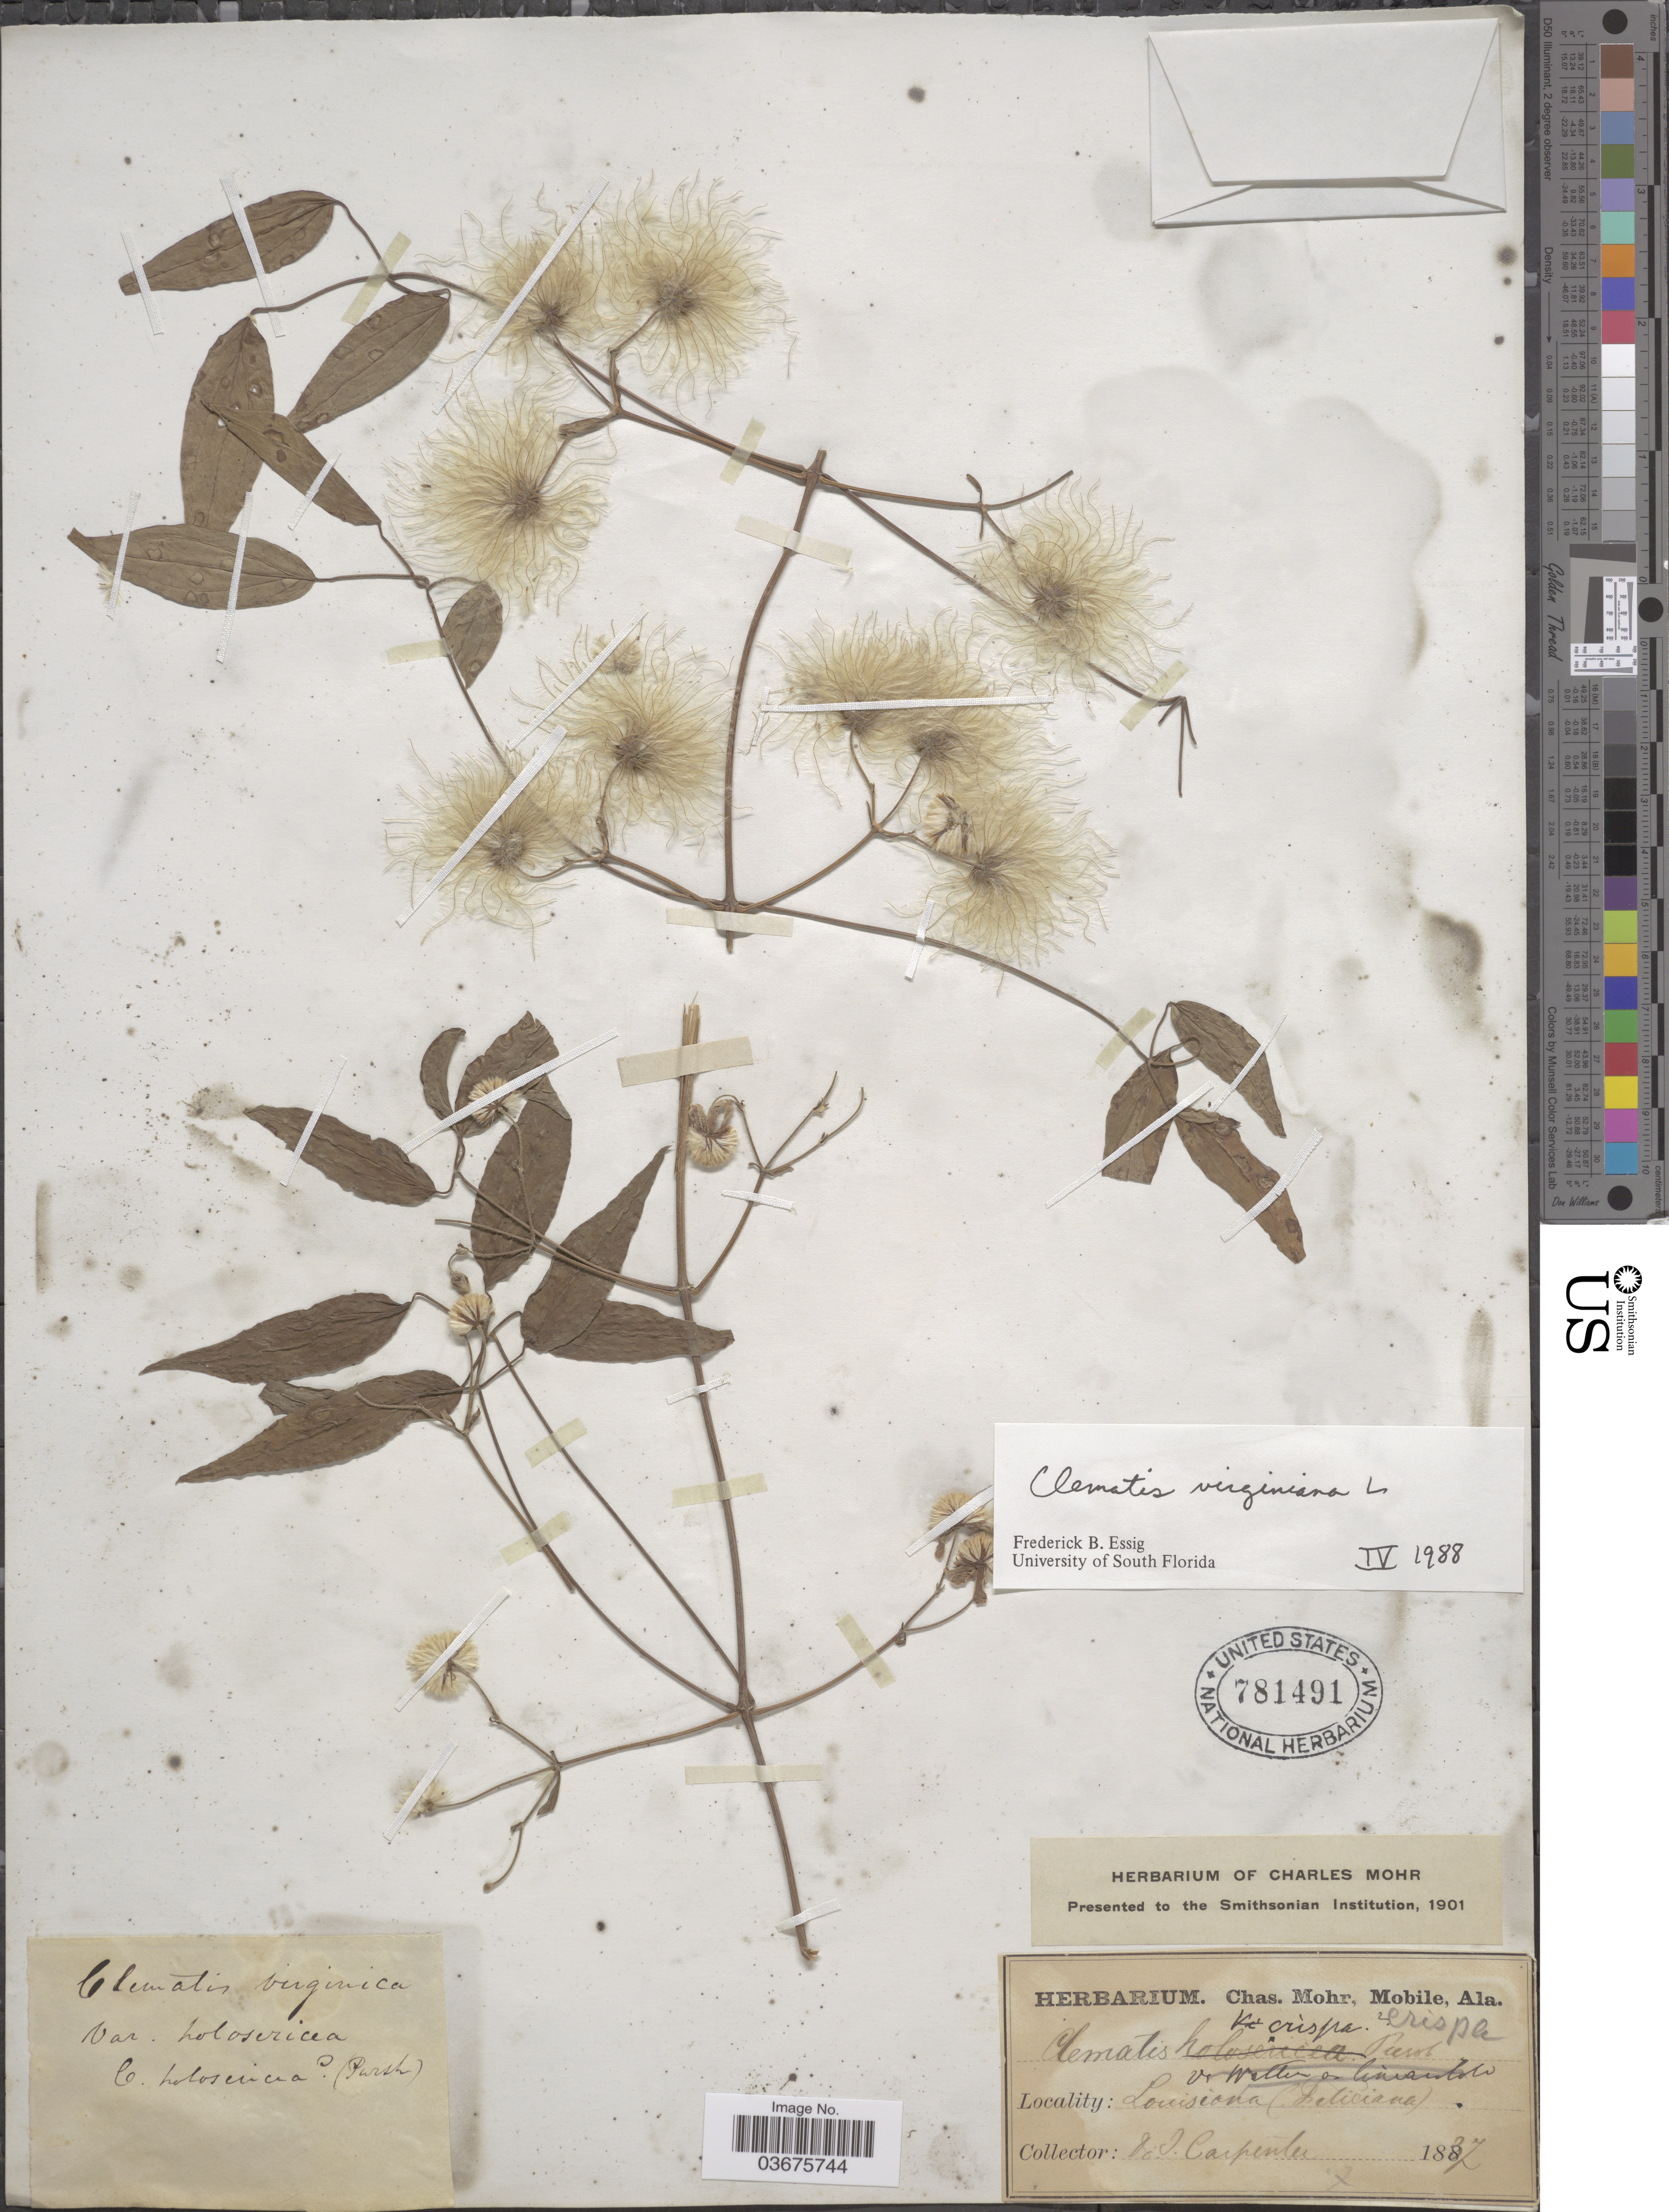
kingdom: Plantae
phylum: Tracheophyta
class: Magnoliopsida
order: Ranunculales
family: Ranunculaceae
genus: Clematis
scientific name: Clematis virginiana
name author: L.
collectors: J. Carpenter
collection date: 1837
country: United States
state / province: Louisiana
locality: Feliciana.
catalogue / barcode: US 781491